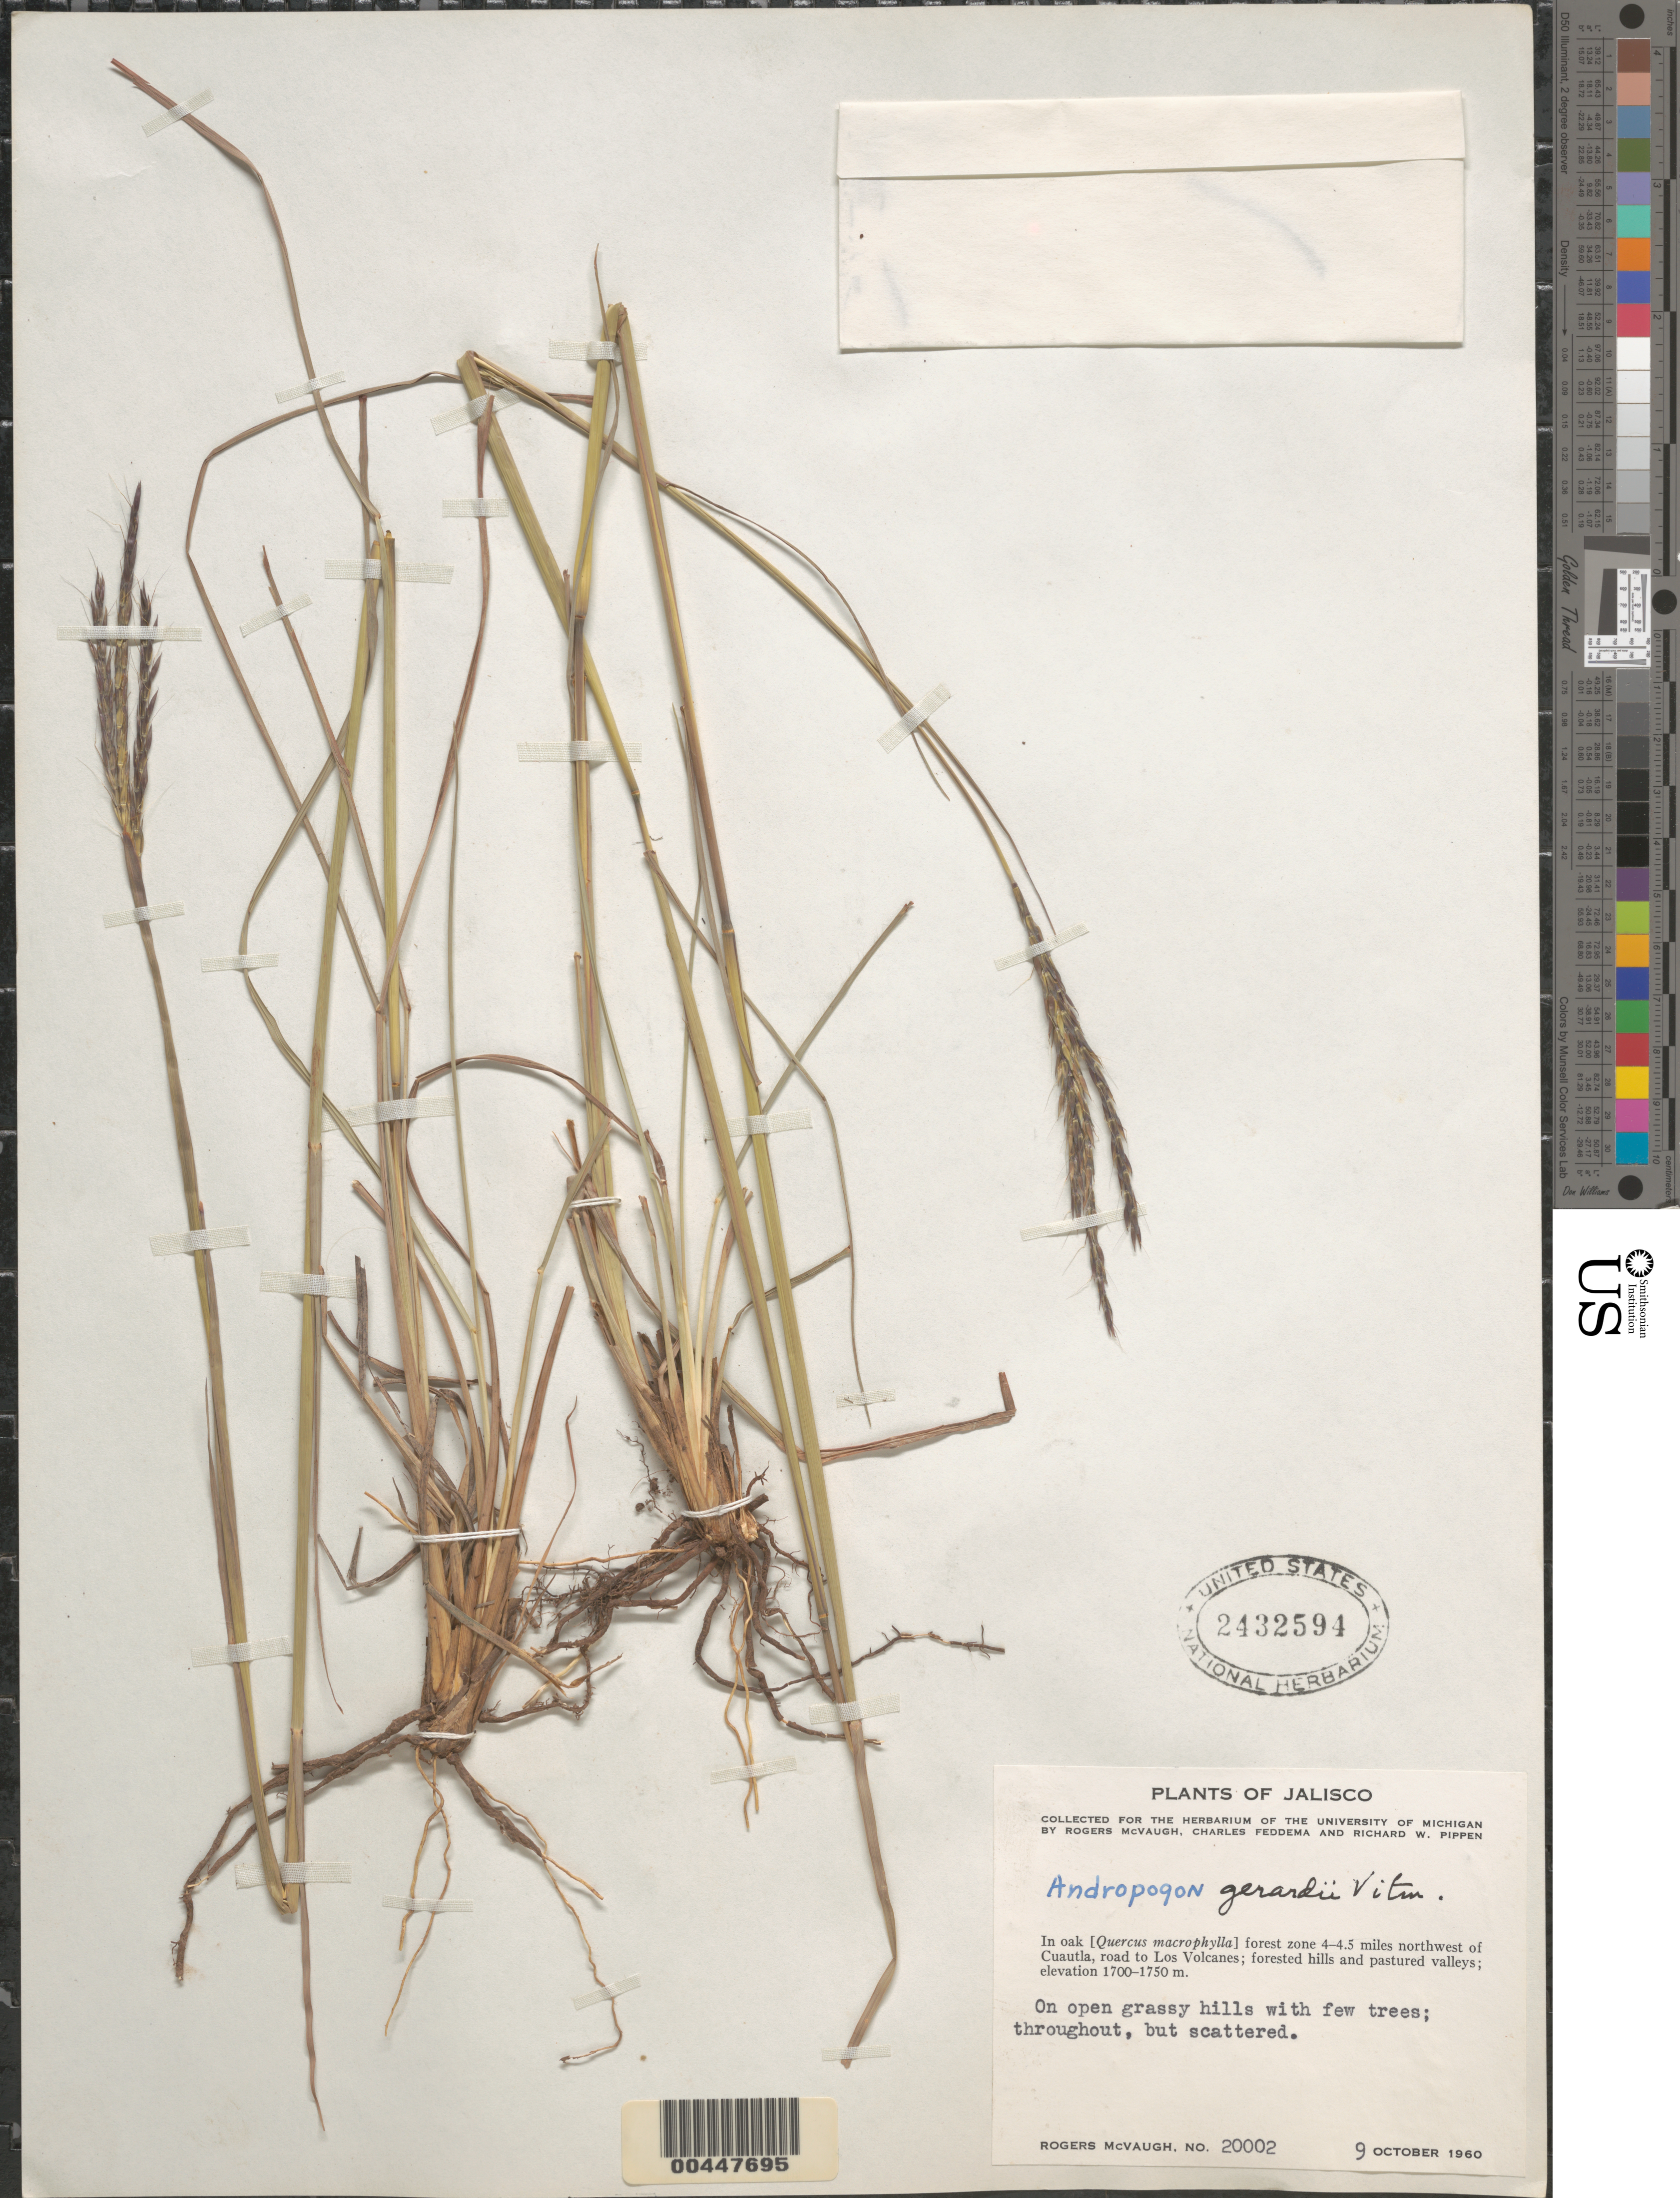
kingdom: Plantae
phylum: Tracheophyta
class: Liliopsida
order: Poales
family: Poaceae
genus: Andropogon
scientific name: Andropogon gerardii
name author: Vitman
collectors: R. McVaugh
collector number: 20002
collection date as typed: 9 Oct 1960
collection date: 1960-10-09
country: Mexico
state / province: Jalisco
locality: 4-4.5 mi NW of Cuautla, road to Los Volcanes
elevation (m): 1700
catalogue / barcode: US 2432594